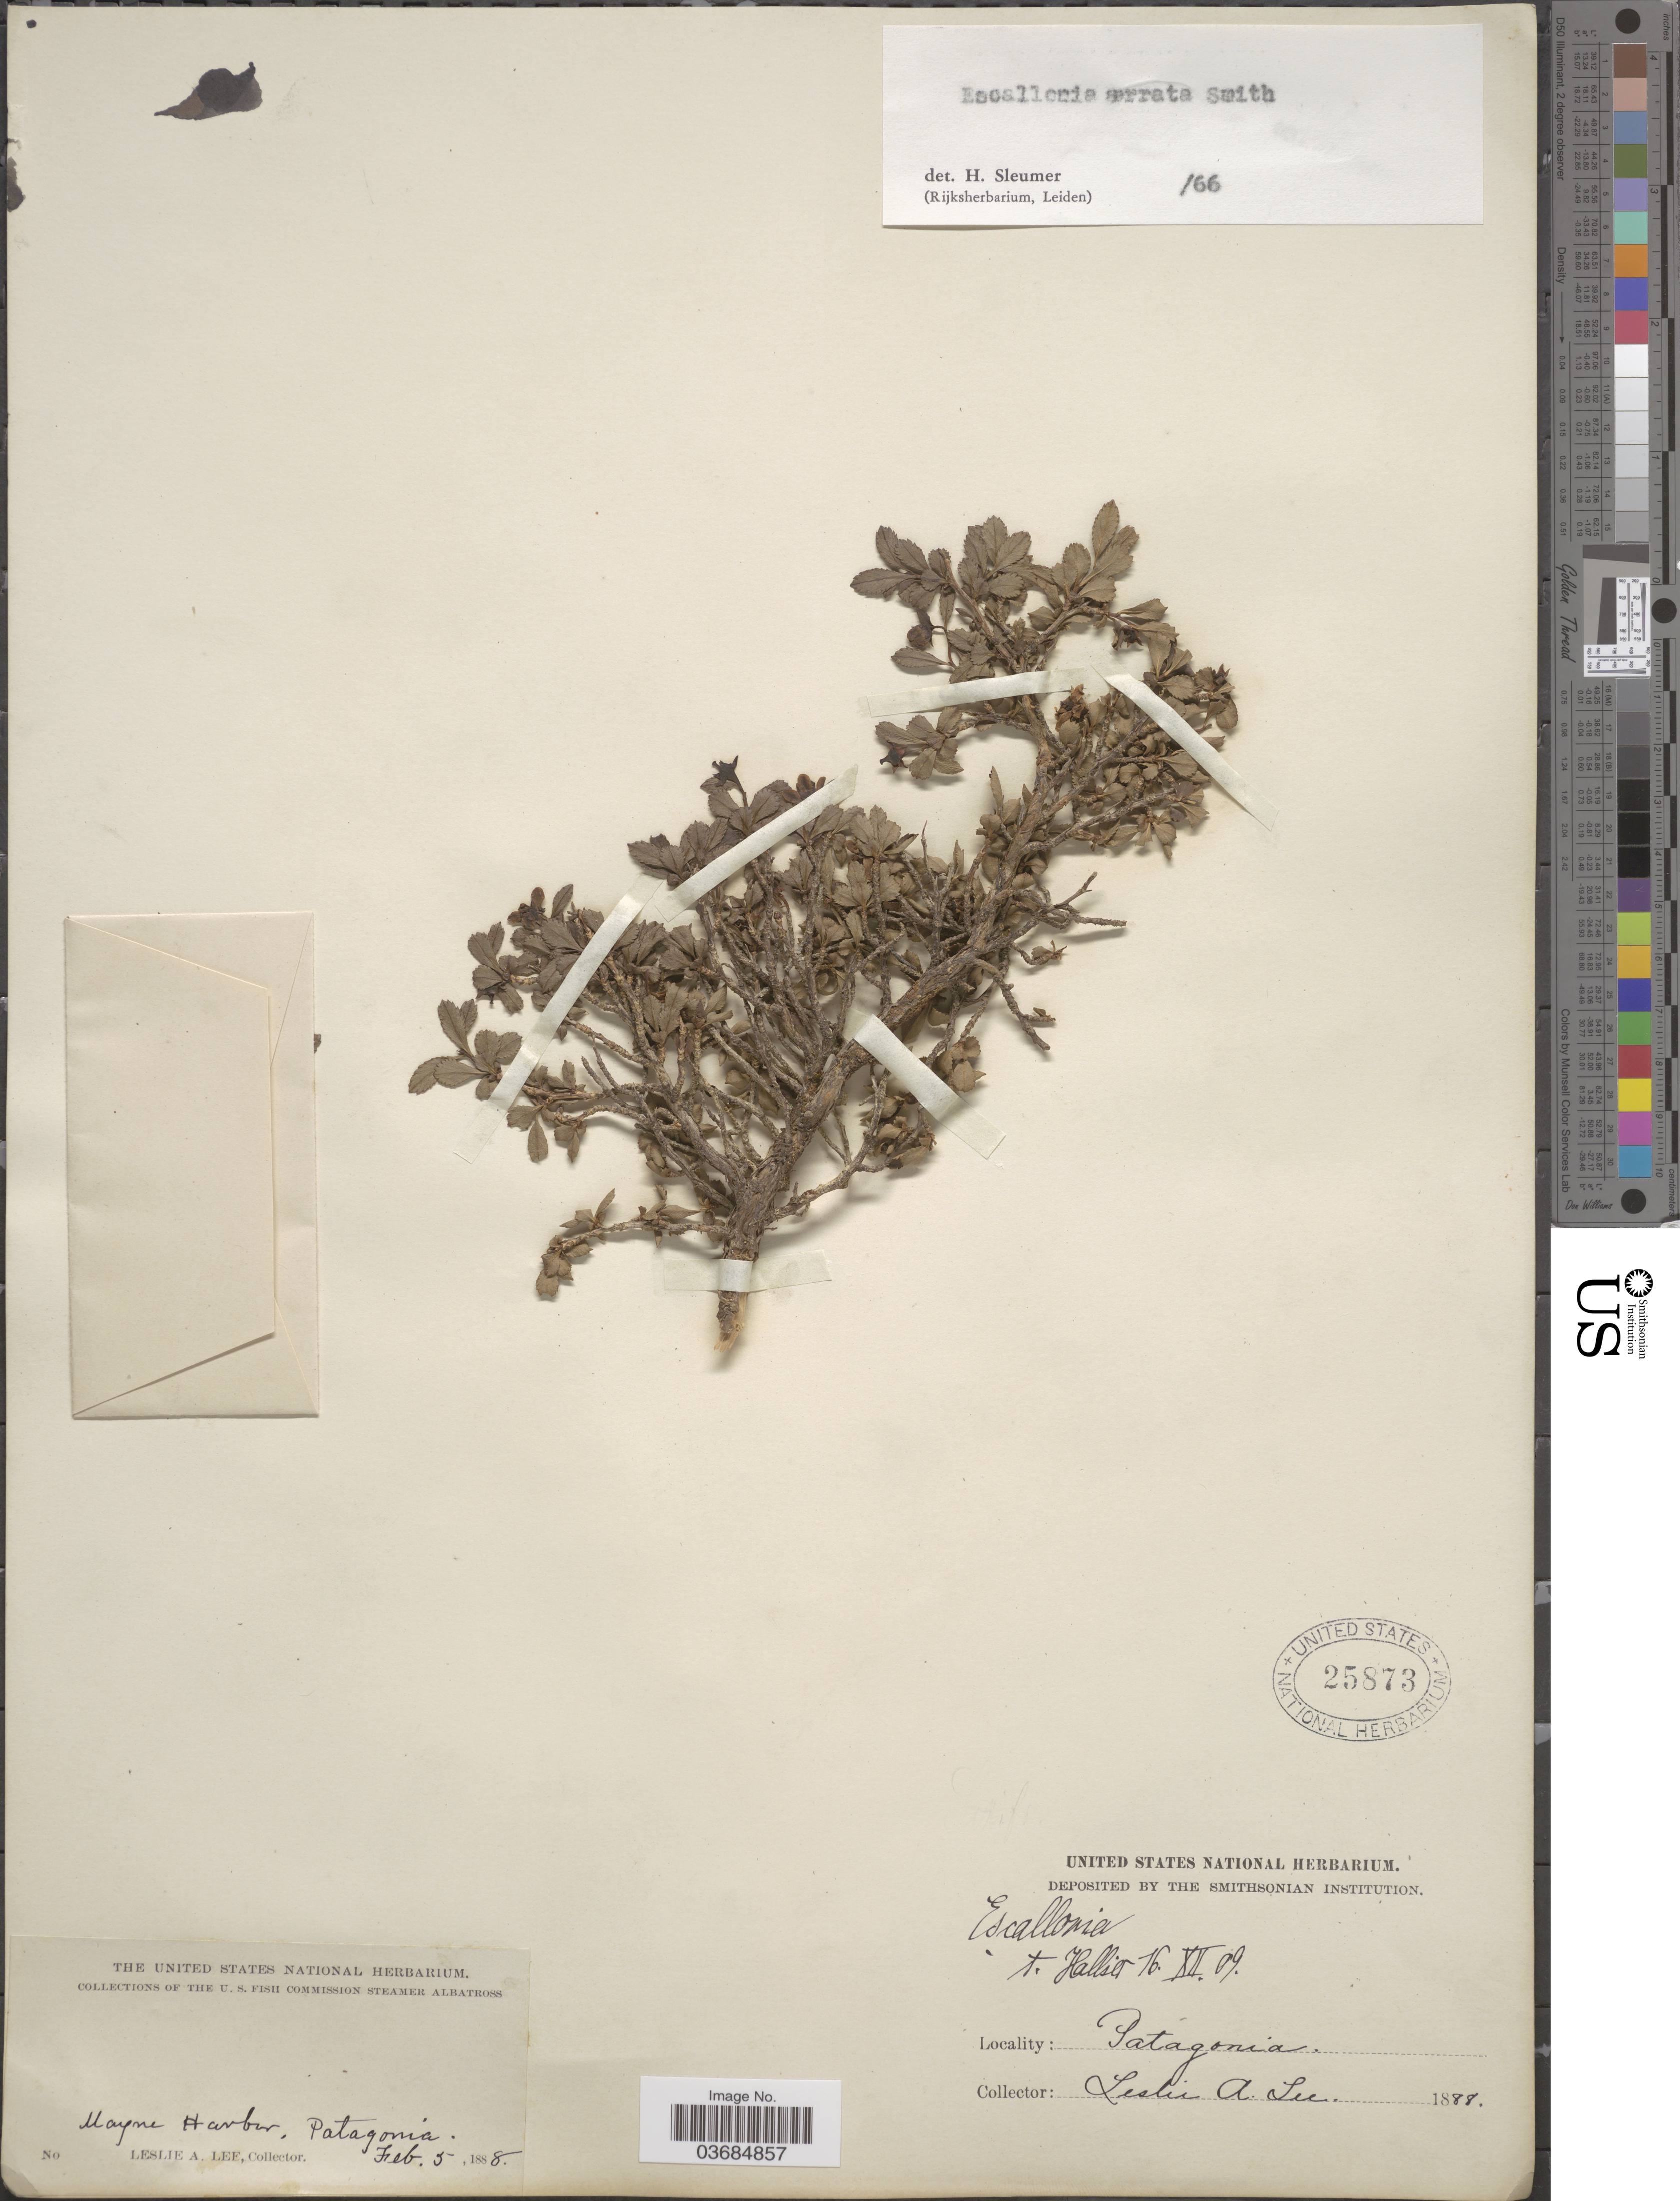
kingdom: Plantae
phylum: Tracheophyta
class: Magnoliopsida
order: Escalloniales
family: Escalloniaceae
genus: Escallonia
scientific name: Escallonia serrata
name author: Sm.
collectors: L. Lee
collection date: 1888-02-05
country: Chile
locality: Mayne Harbor, Patagonia.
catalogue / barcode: US 25873